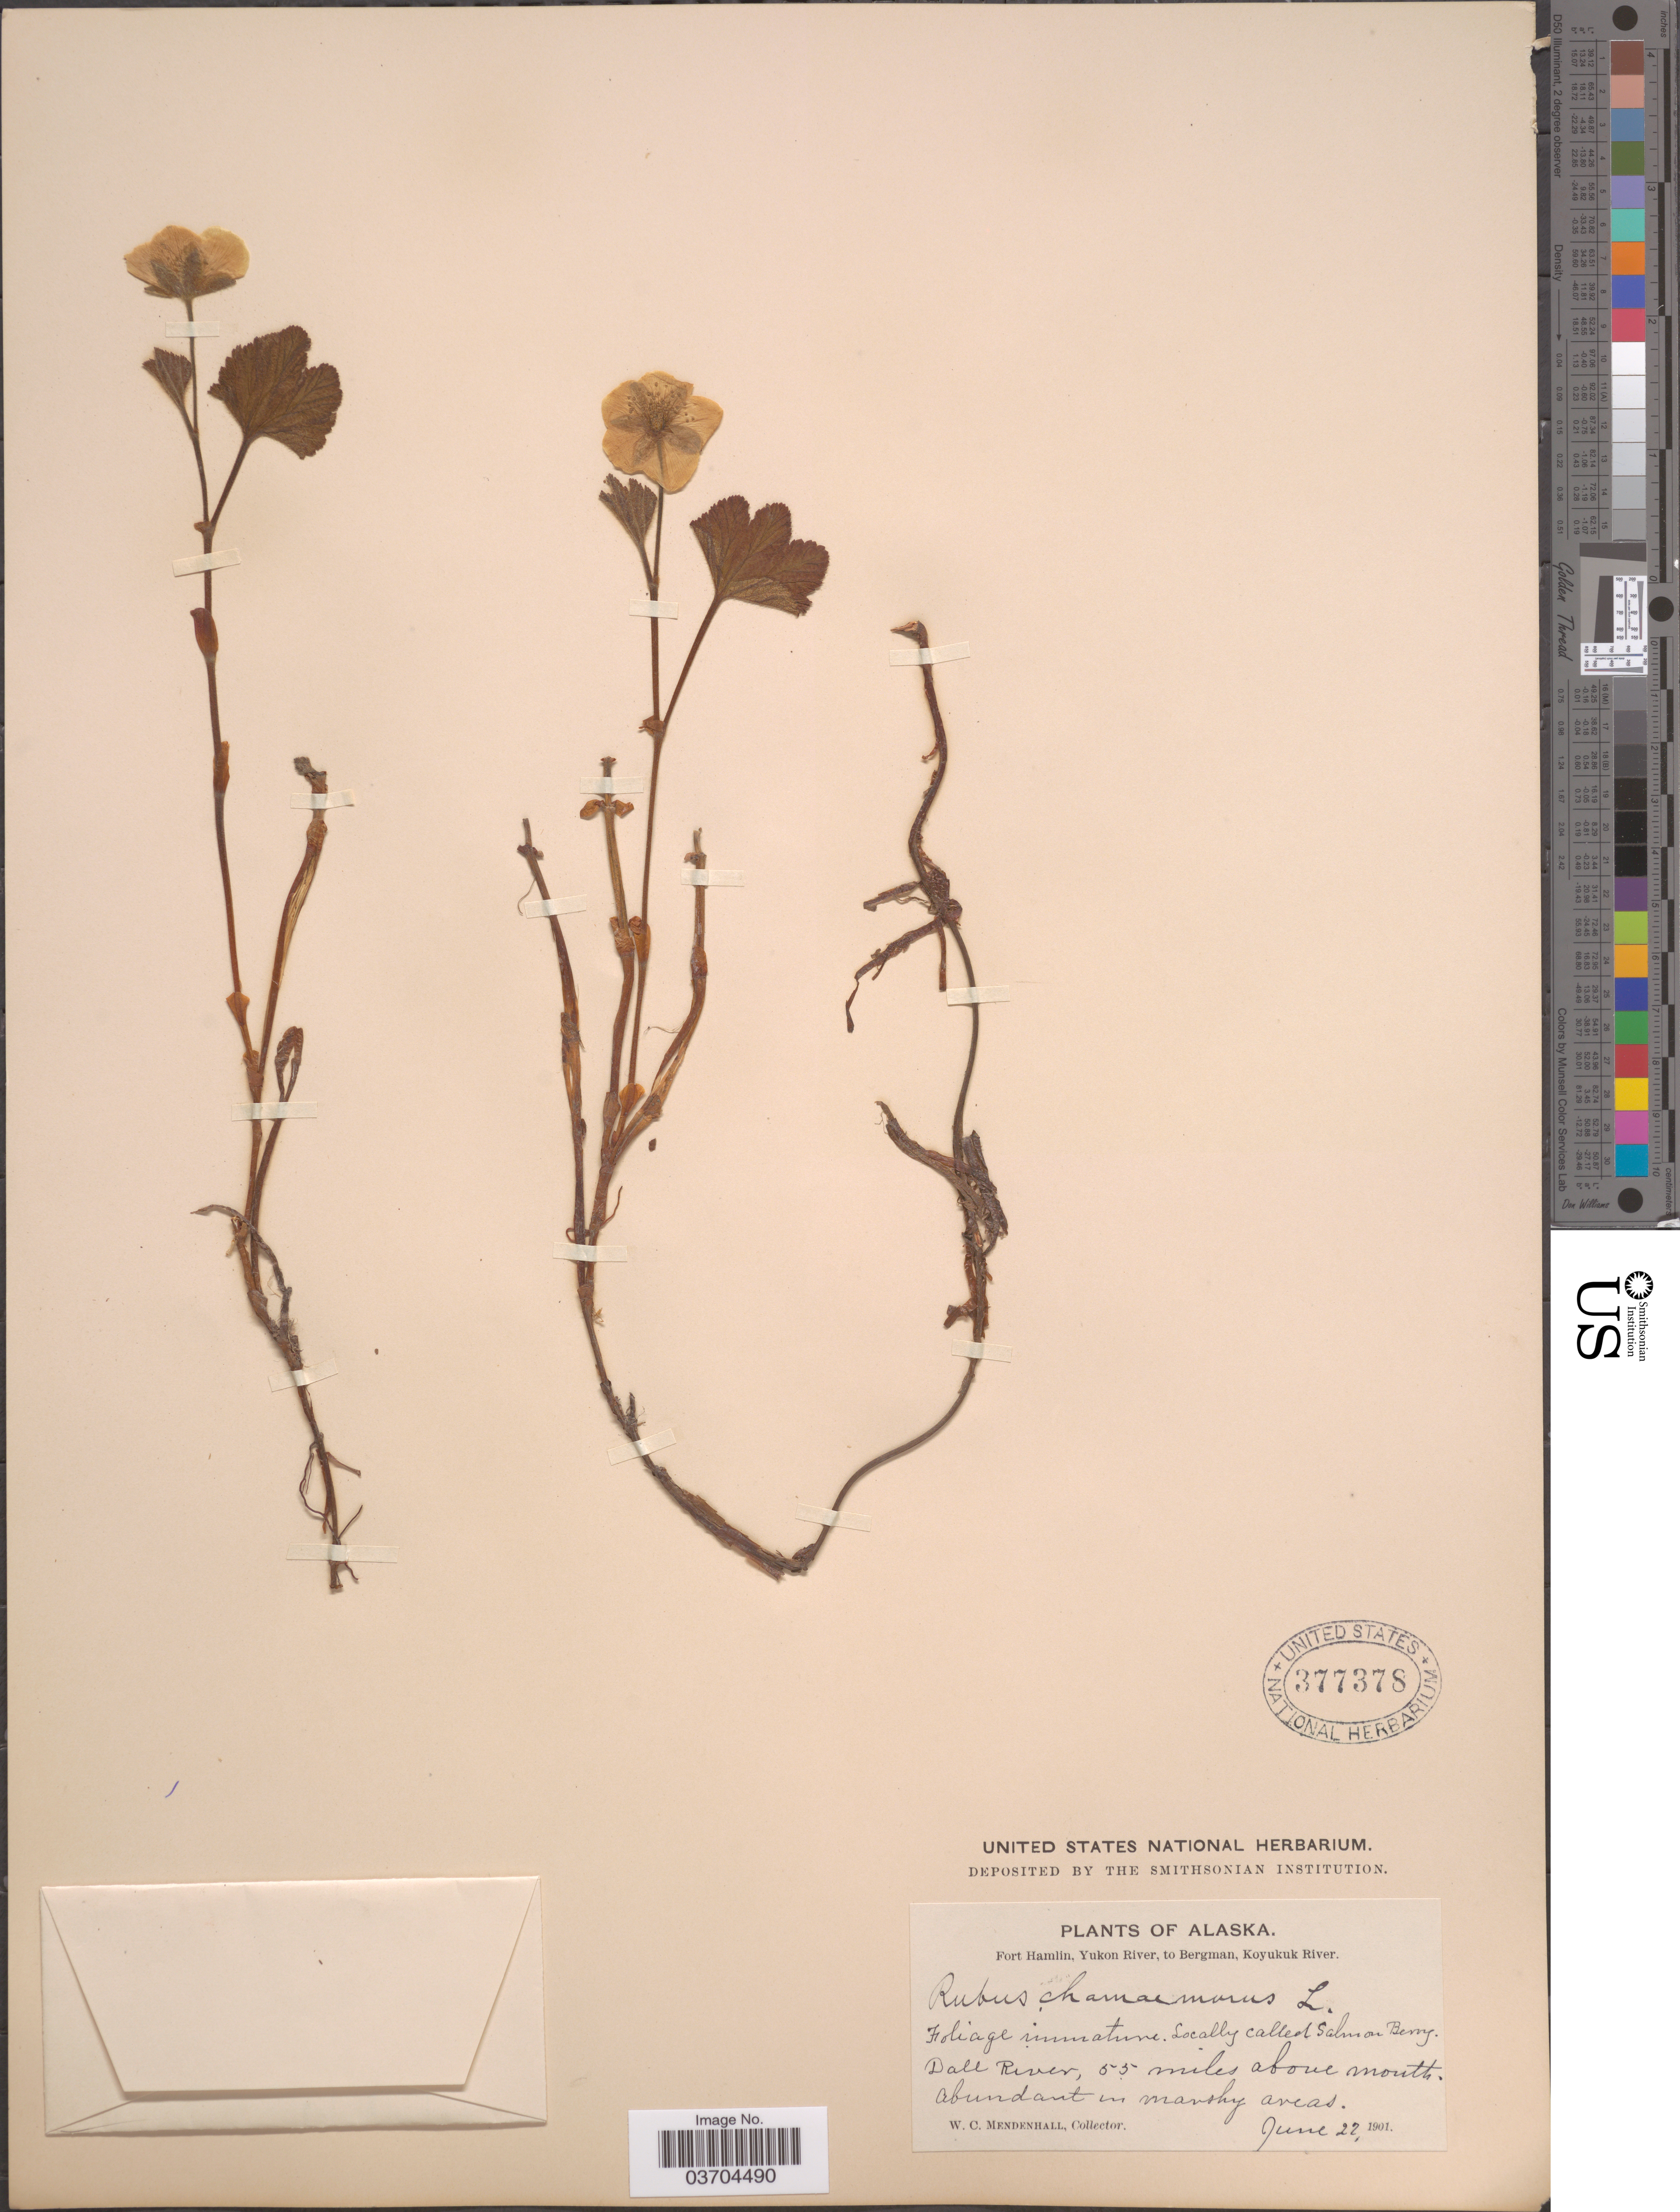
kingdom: Plantae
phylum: Tracheophyta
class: Magnoliopsida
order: Rosales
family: Rosaceae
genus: Rubus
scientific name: Rubus chamaemorus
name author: L.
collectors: W. Mendenhall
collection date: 1901-06-22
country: United States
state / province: Alaska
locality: Fort Hamlin, Yukon River, to Bergman, Koyukuk River. Dall River, 55 miles above mouth.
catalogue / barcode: US 377378